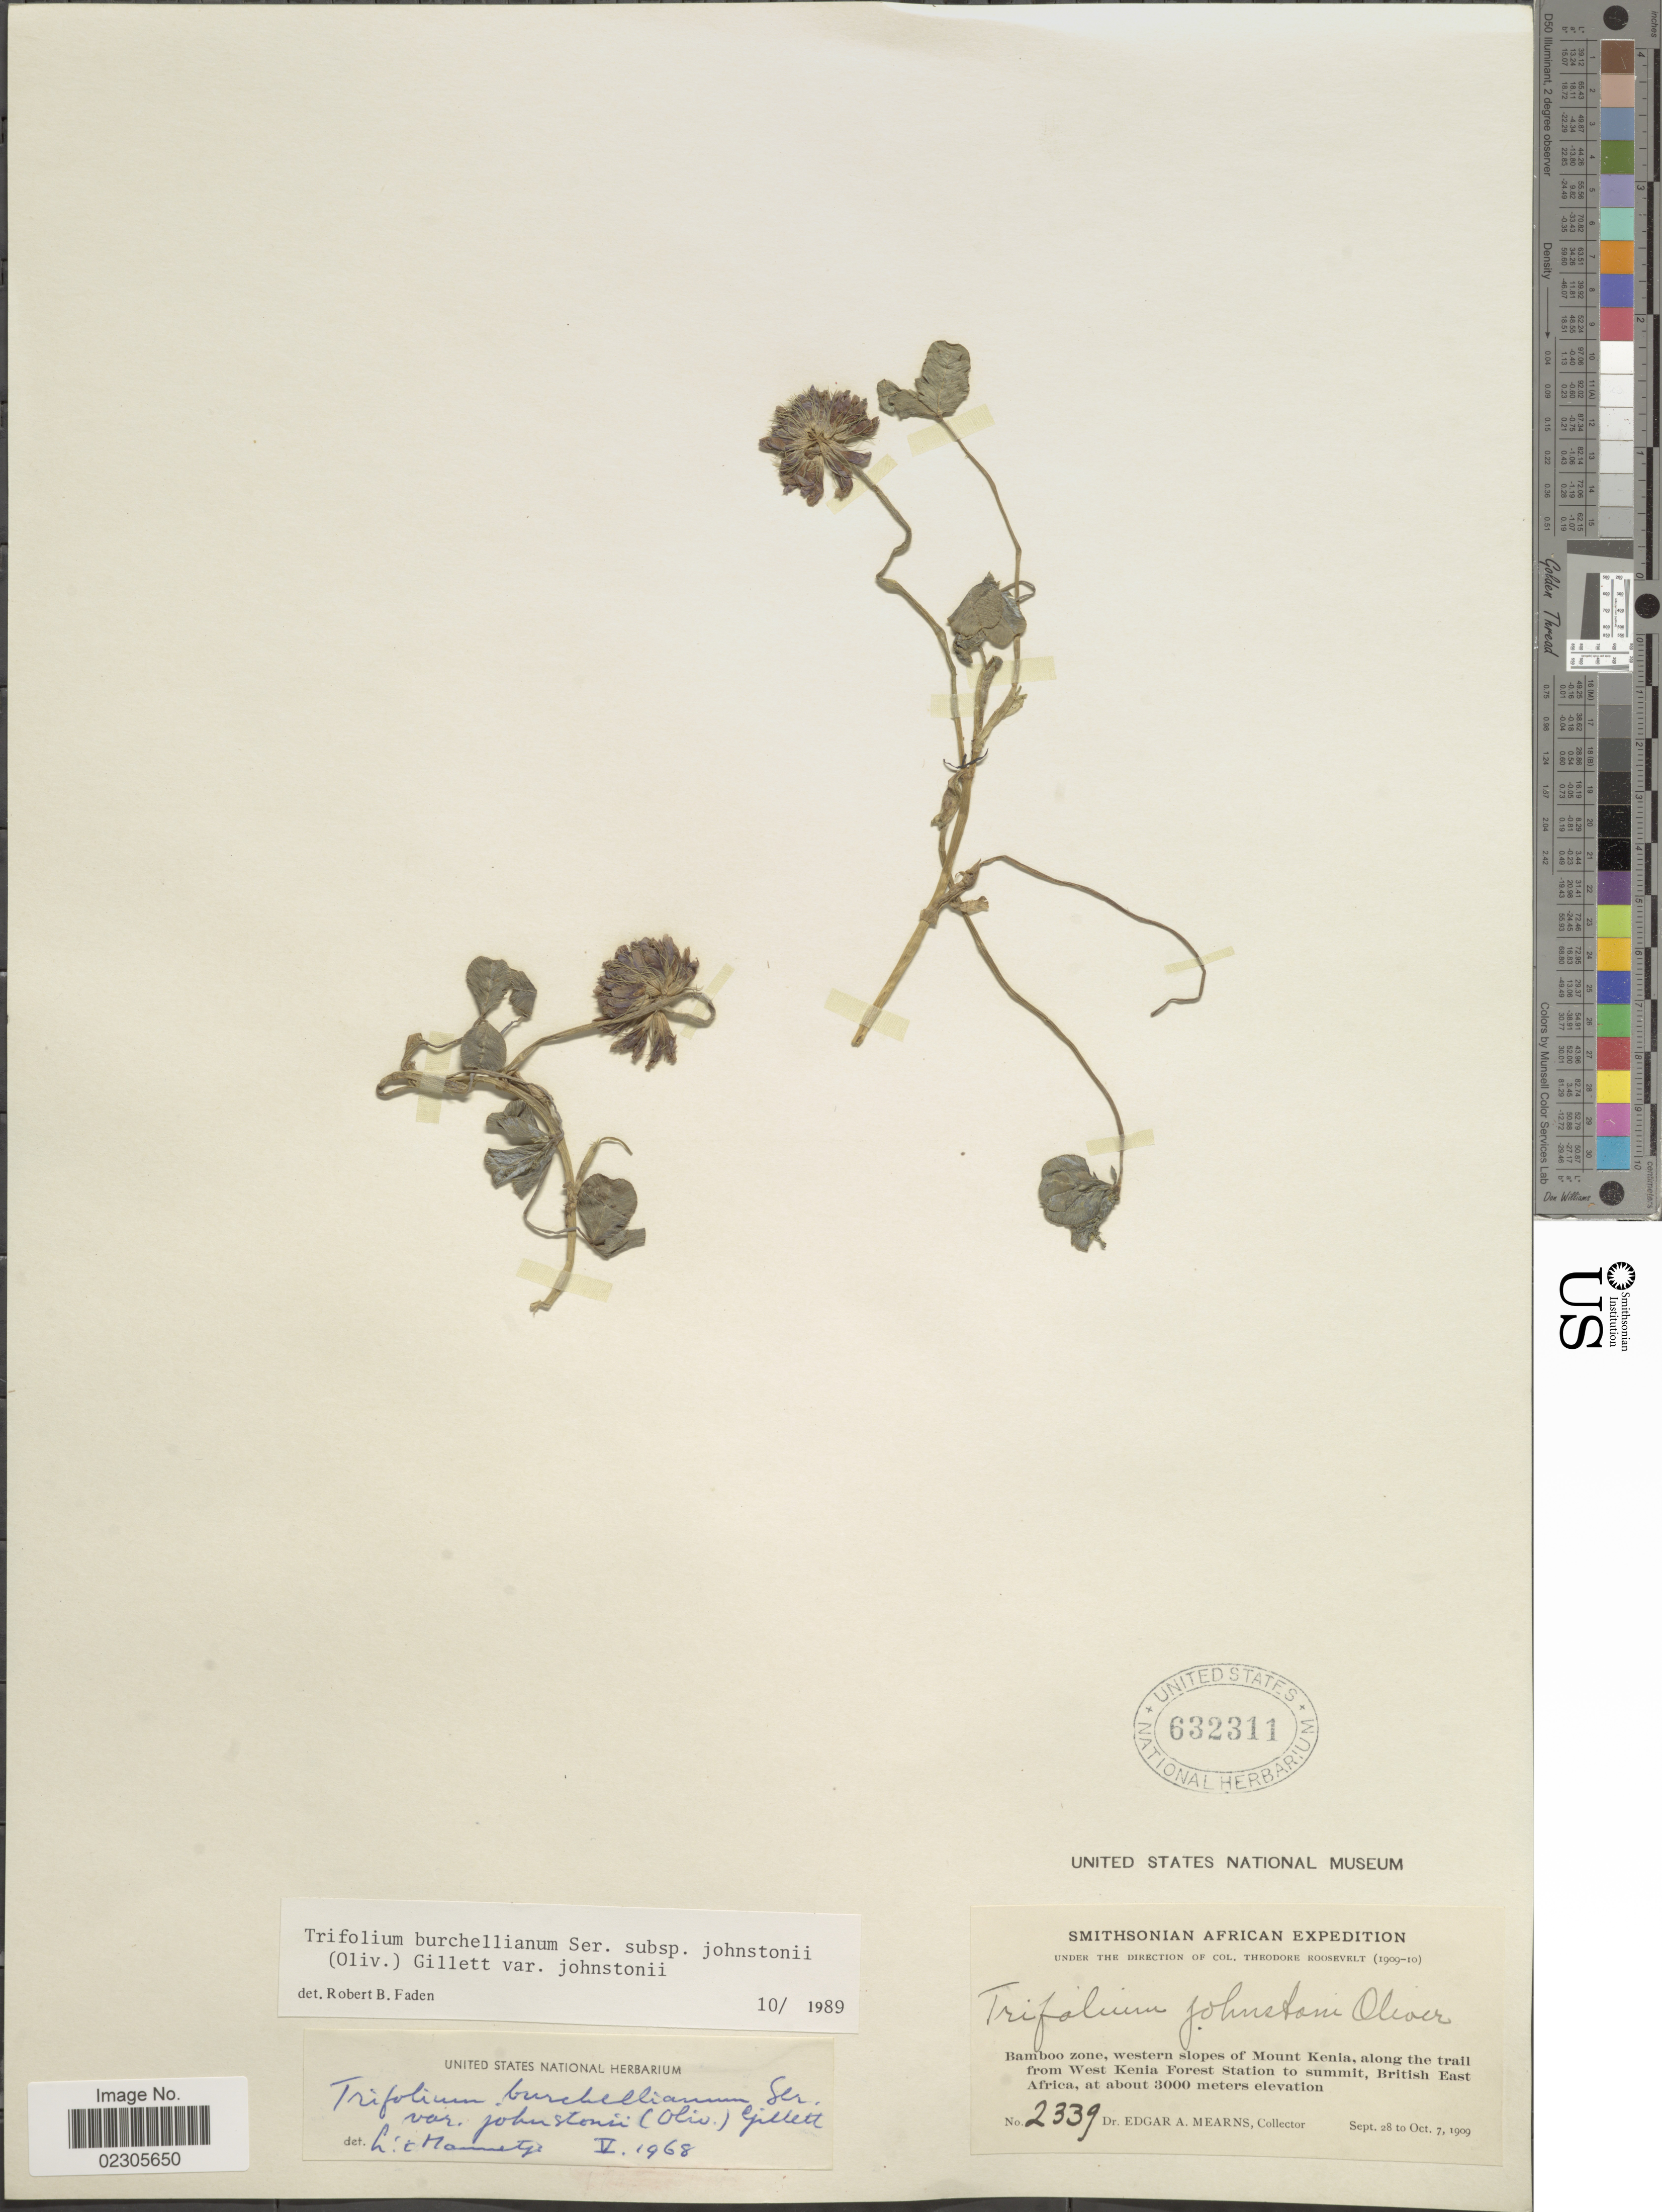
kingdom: Plantae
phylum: Tracheophyta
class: Magnoliopsida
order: Fabales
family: Fabaceae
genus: Trifolium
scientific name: Trifolium burchellianum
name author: Ser.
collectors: E. A. Mearns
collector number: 2339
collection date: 1909-09-28/1909-10-07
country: Kenya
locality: Bamboo zone, western slopes of Mount Kenia, along trail from West Kenia Forest Station to summit, British East Africa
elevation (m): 3000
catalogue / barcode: US 632311